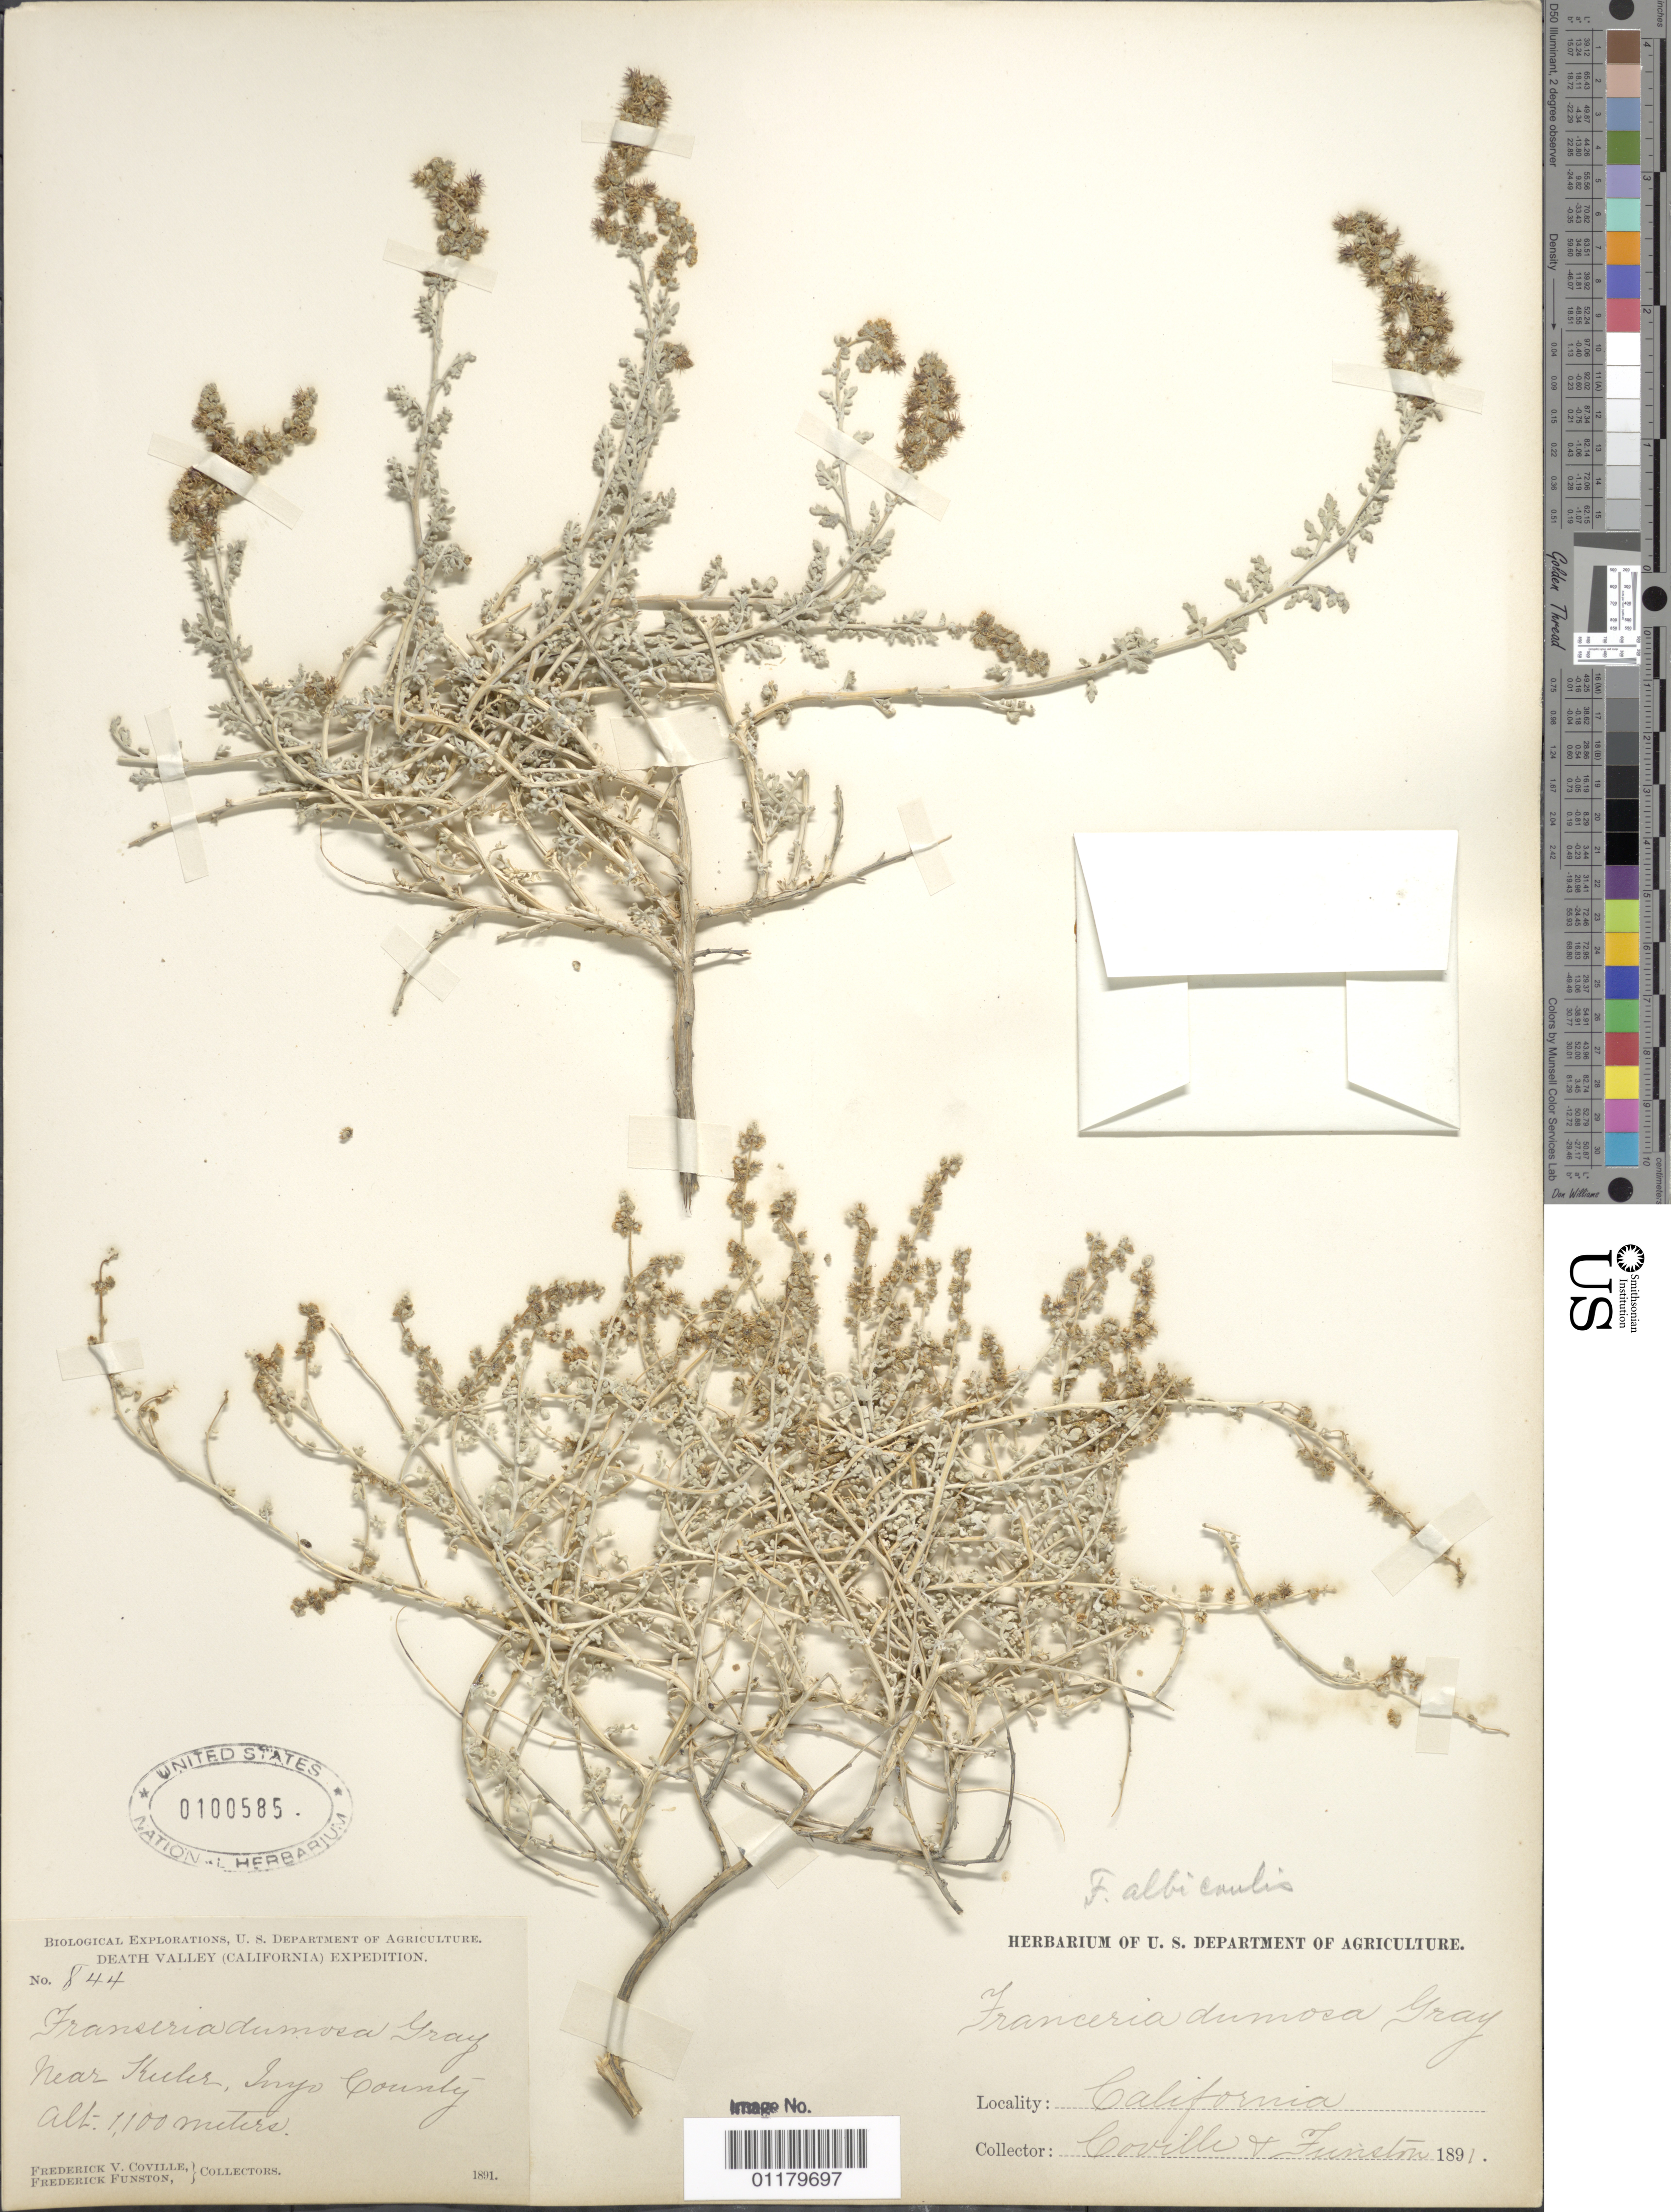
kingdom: Plantae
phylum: Tracheophyta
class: Magnoliopsida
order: Asterales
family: Asteraceae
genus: Franseria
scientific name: Franseria dumosa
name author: A. Gray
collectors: F. V. Coville & F. Funston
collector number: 844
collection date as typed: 1891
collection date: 1891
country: United States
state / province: California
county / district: Inyo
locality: near Keeler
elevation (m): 1100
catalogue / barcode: US 100585